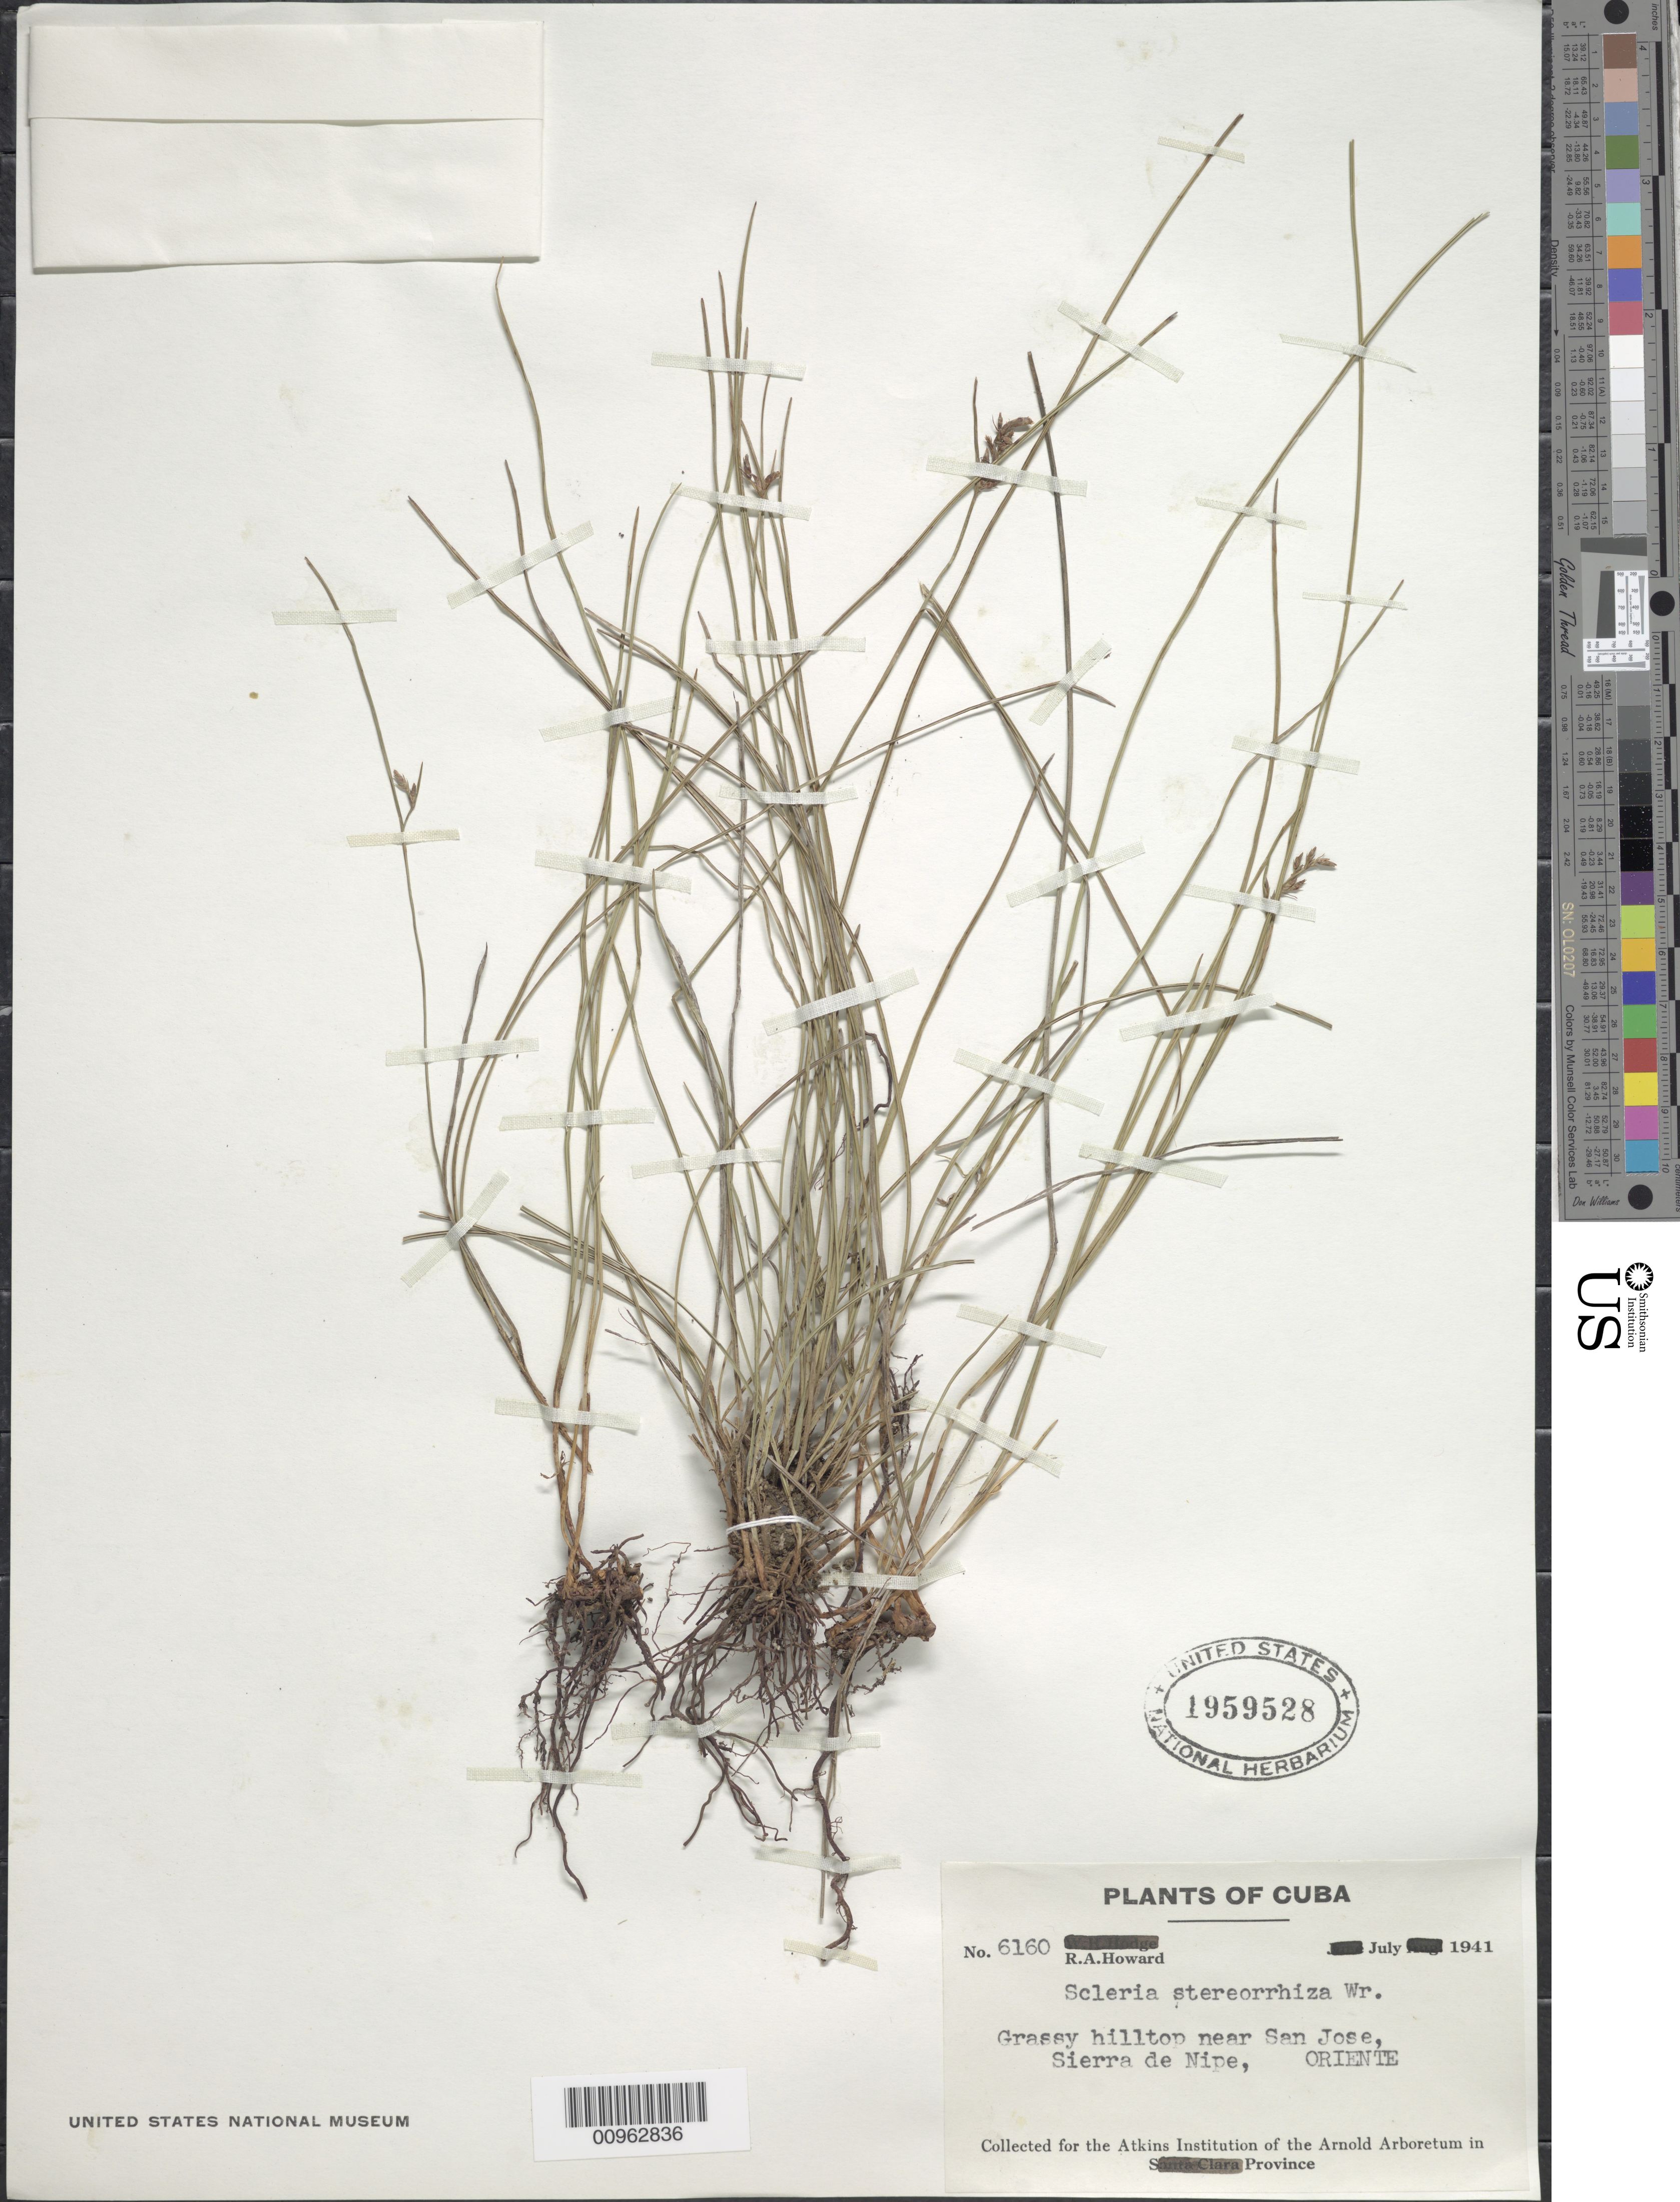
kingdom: Plantae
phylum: Tracheophyta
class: Liliopsida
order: Poales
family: Cyperaceae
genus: Scleria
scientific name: Scleria stereorrhiza var. stereorrhiza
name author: C. Wright ex C.B. Clarke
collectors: R. A. Howard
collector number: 6160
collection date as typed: Jul 1941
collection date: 1941-07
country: Cuba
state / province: Holguín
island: Cuba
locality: Near San Jose, Sierra de Nipe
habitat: Grassy hilltop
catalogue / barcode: US 1959528